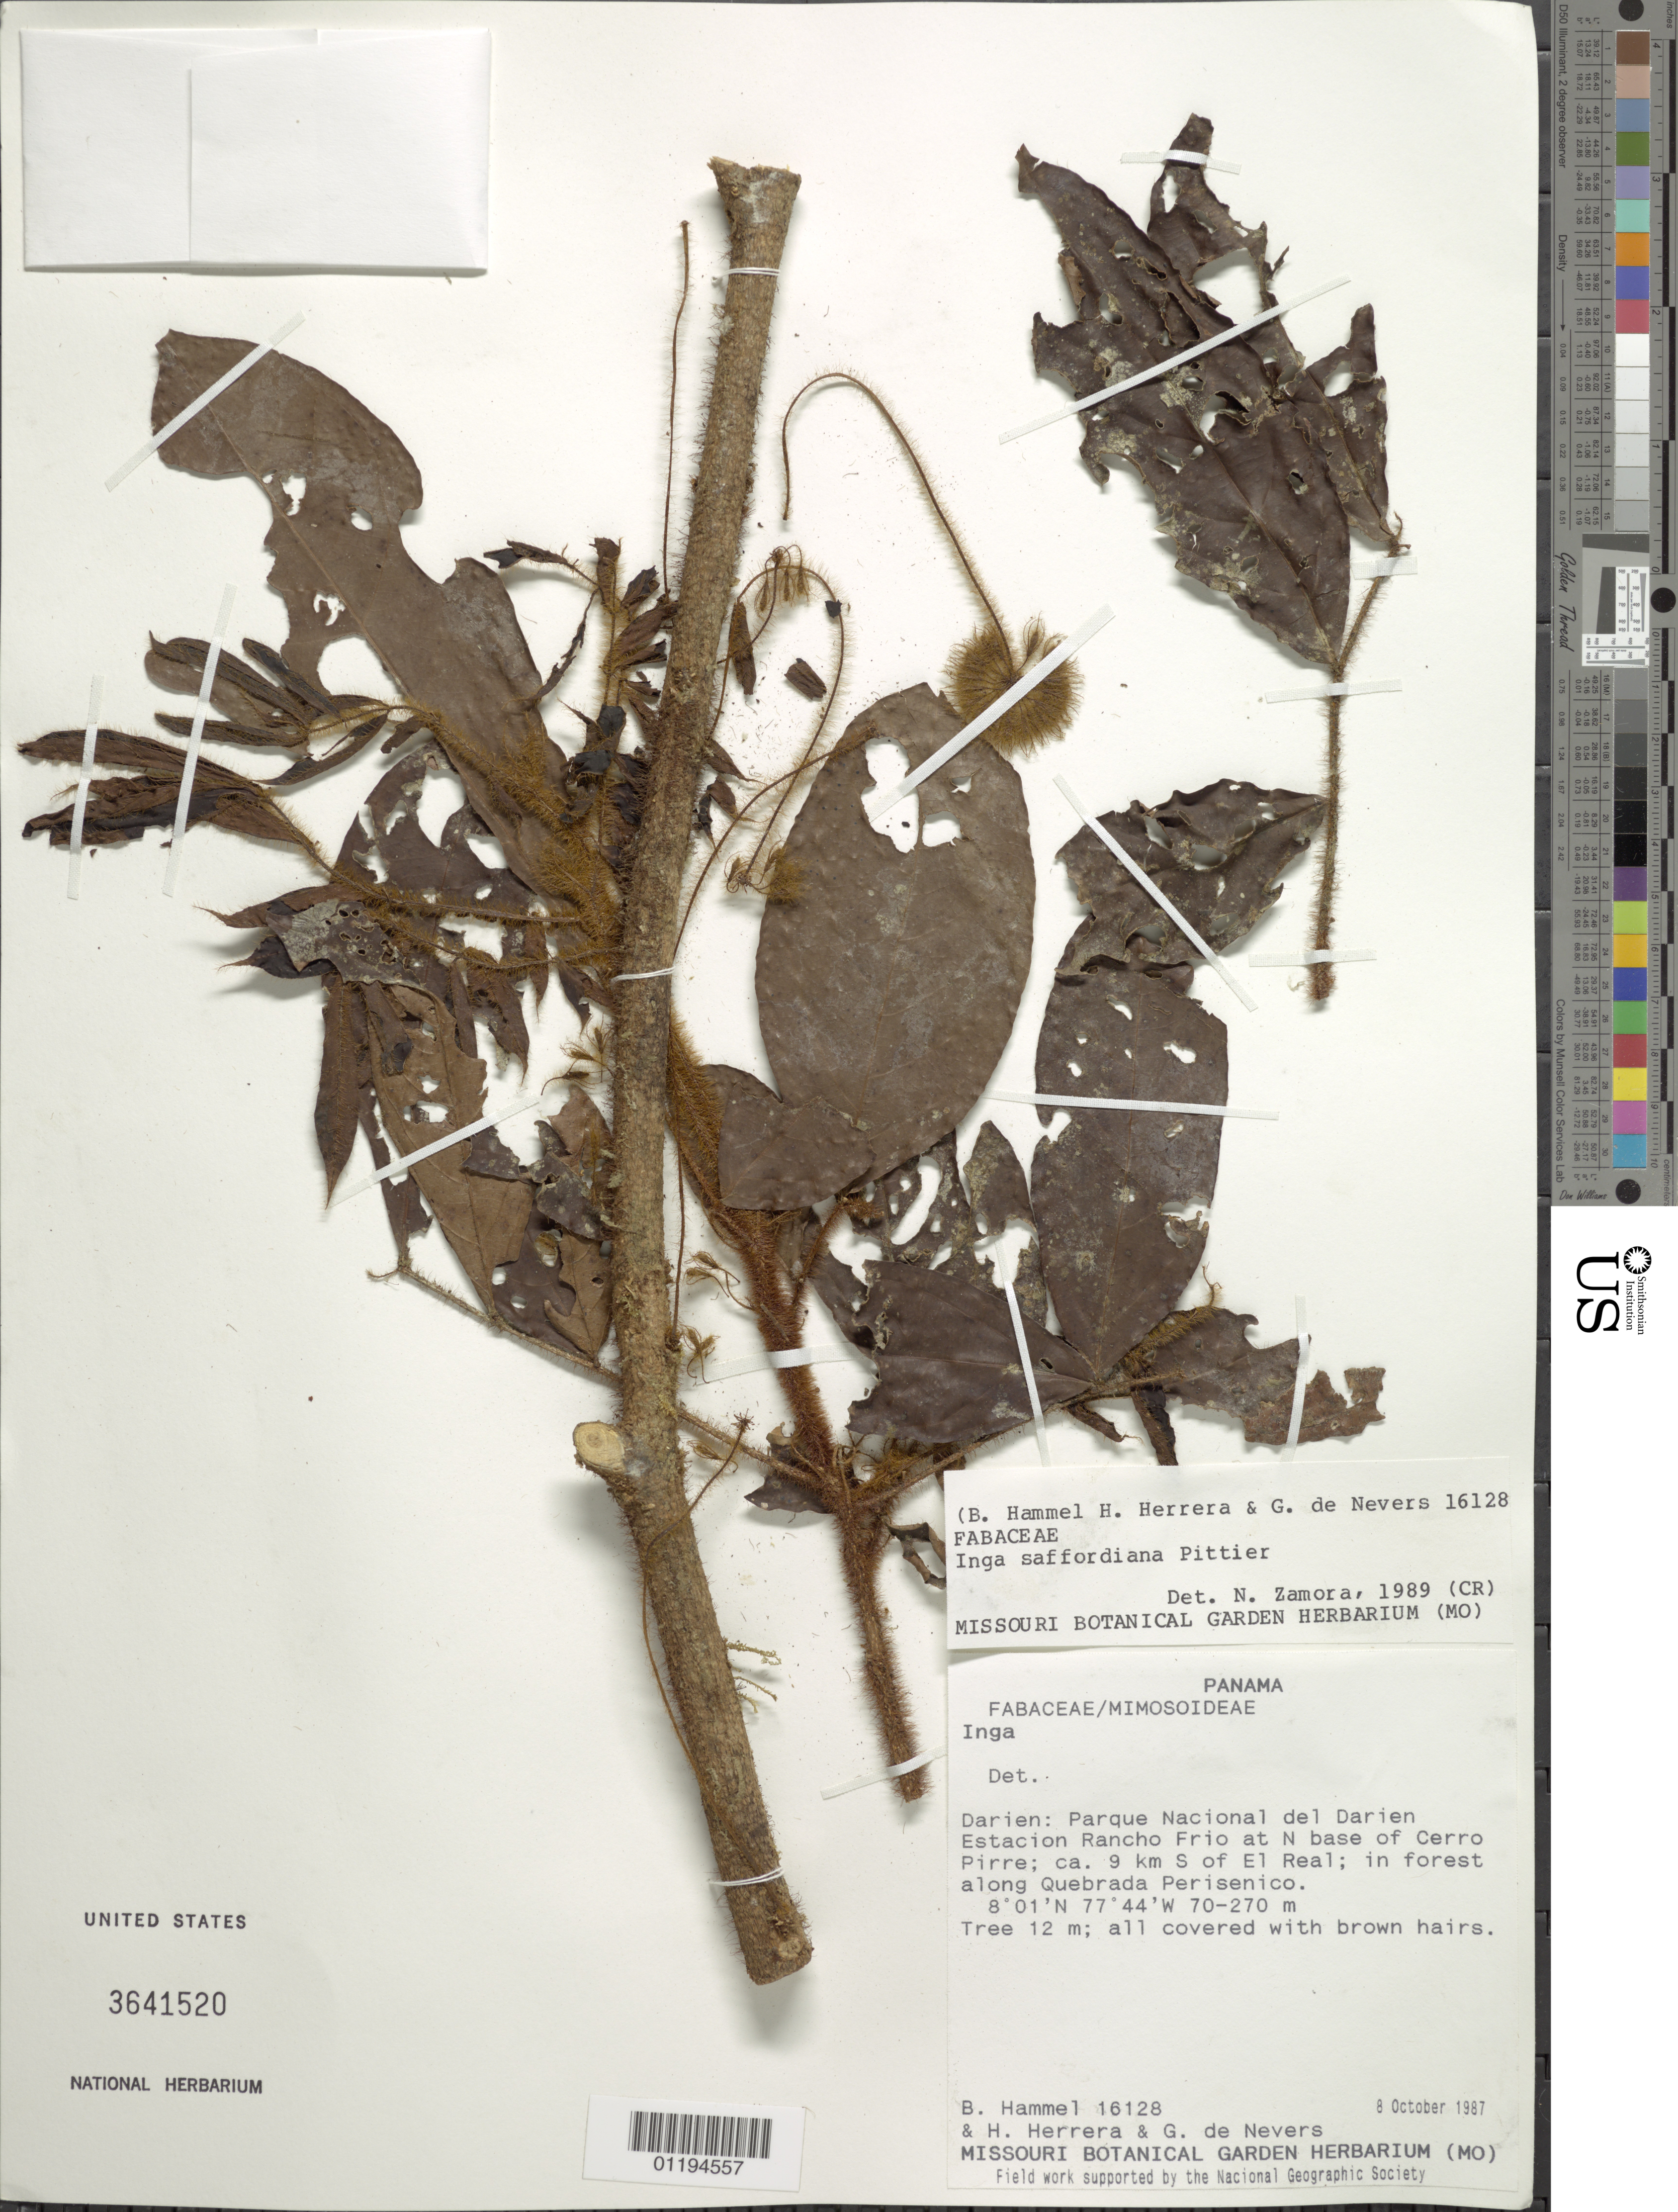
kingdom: Plantae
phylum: Tracheophyta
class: Magnoliopsida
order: Fabales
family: Fabaceae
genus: Inga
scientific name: Inga saffordiana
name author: Pittier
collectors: B. Hammel, H. Herrera & G. C. de Nevers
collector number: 16128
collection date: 1987-10-08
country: Panama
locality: National Park at N base of Cerro Pirre; S of El Real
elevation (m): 70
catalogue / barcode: US 3641520